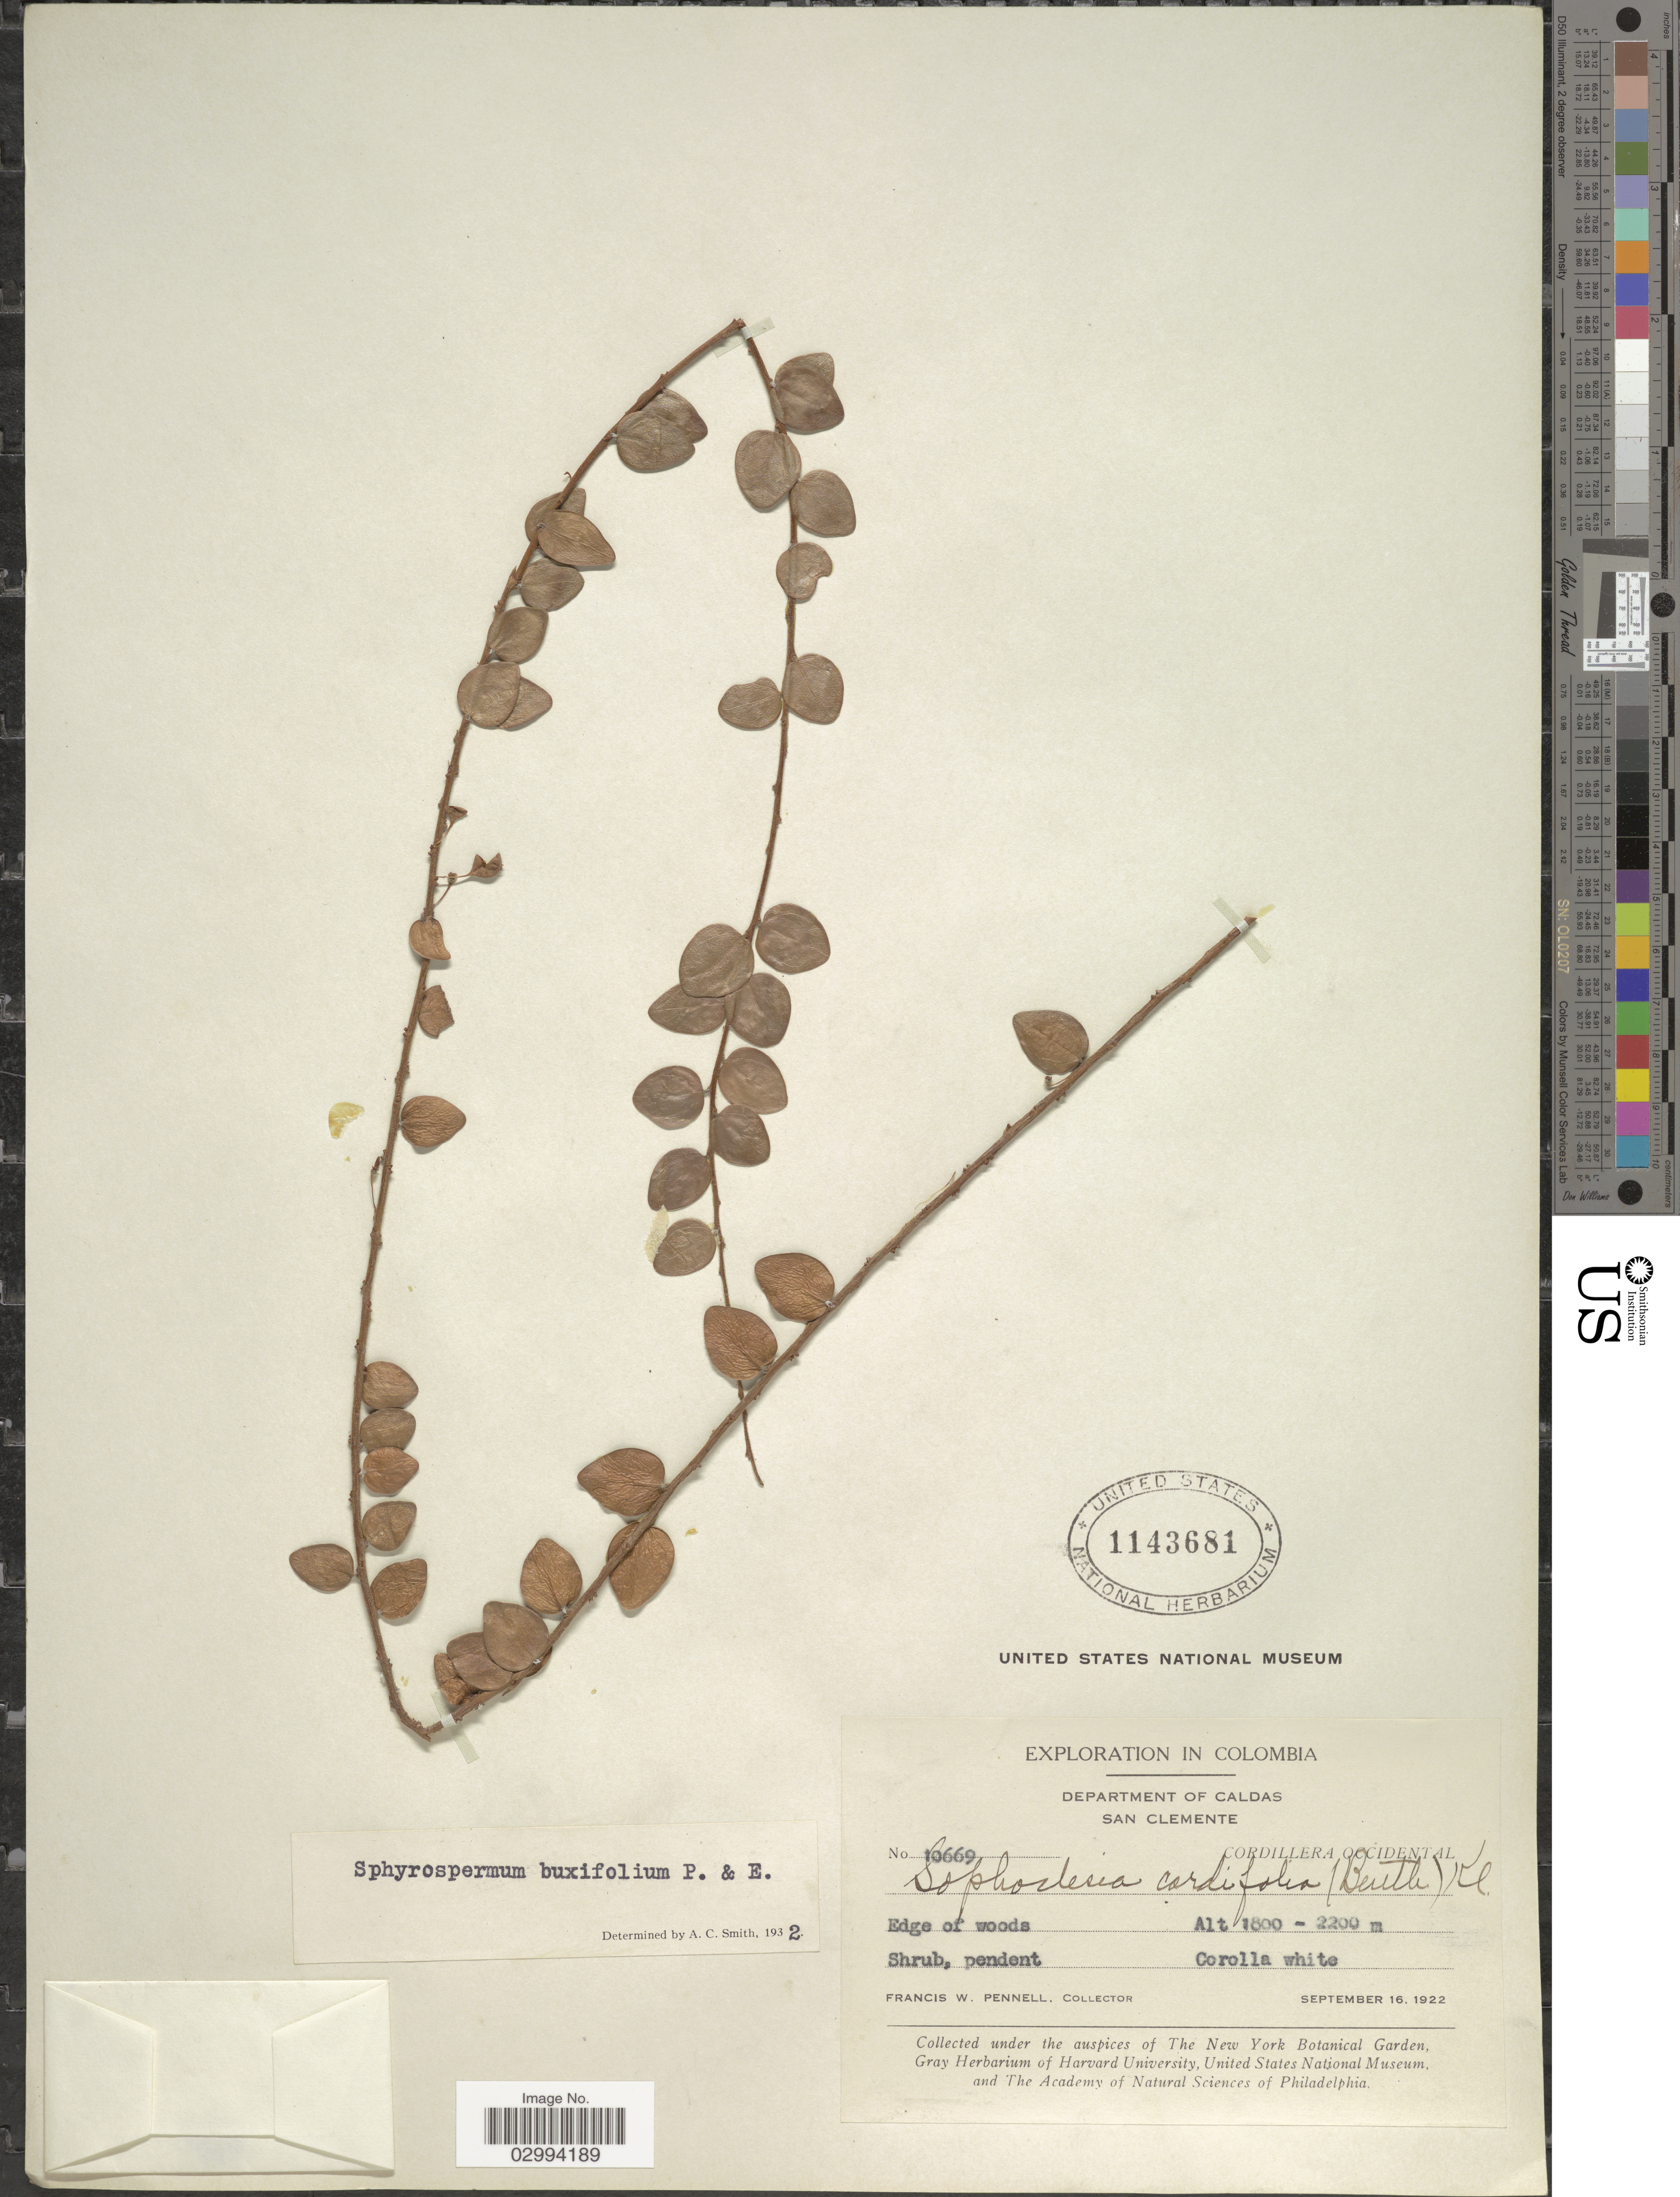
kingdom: Plantae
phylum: Tracheophyta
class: Magnoliopsida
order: Ericales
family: Ericaceae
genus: Sphyrospermum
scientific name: Sphyrospermum buxifolium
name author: Poepp. & Endl.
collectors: F. W. Pennell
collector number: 10669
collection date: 1922-09-16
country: Colombia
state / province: Caldas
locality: Department of Caldas, San Clemente, Cordillera Occidental.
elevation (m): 1800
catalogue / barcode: US 1143681